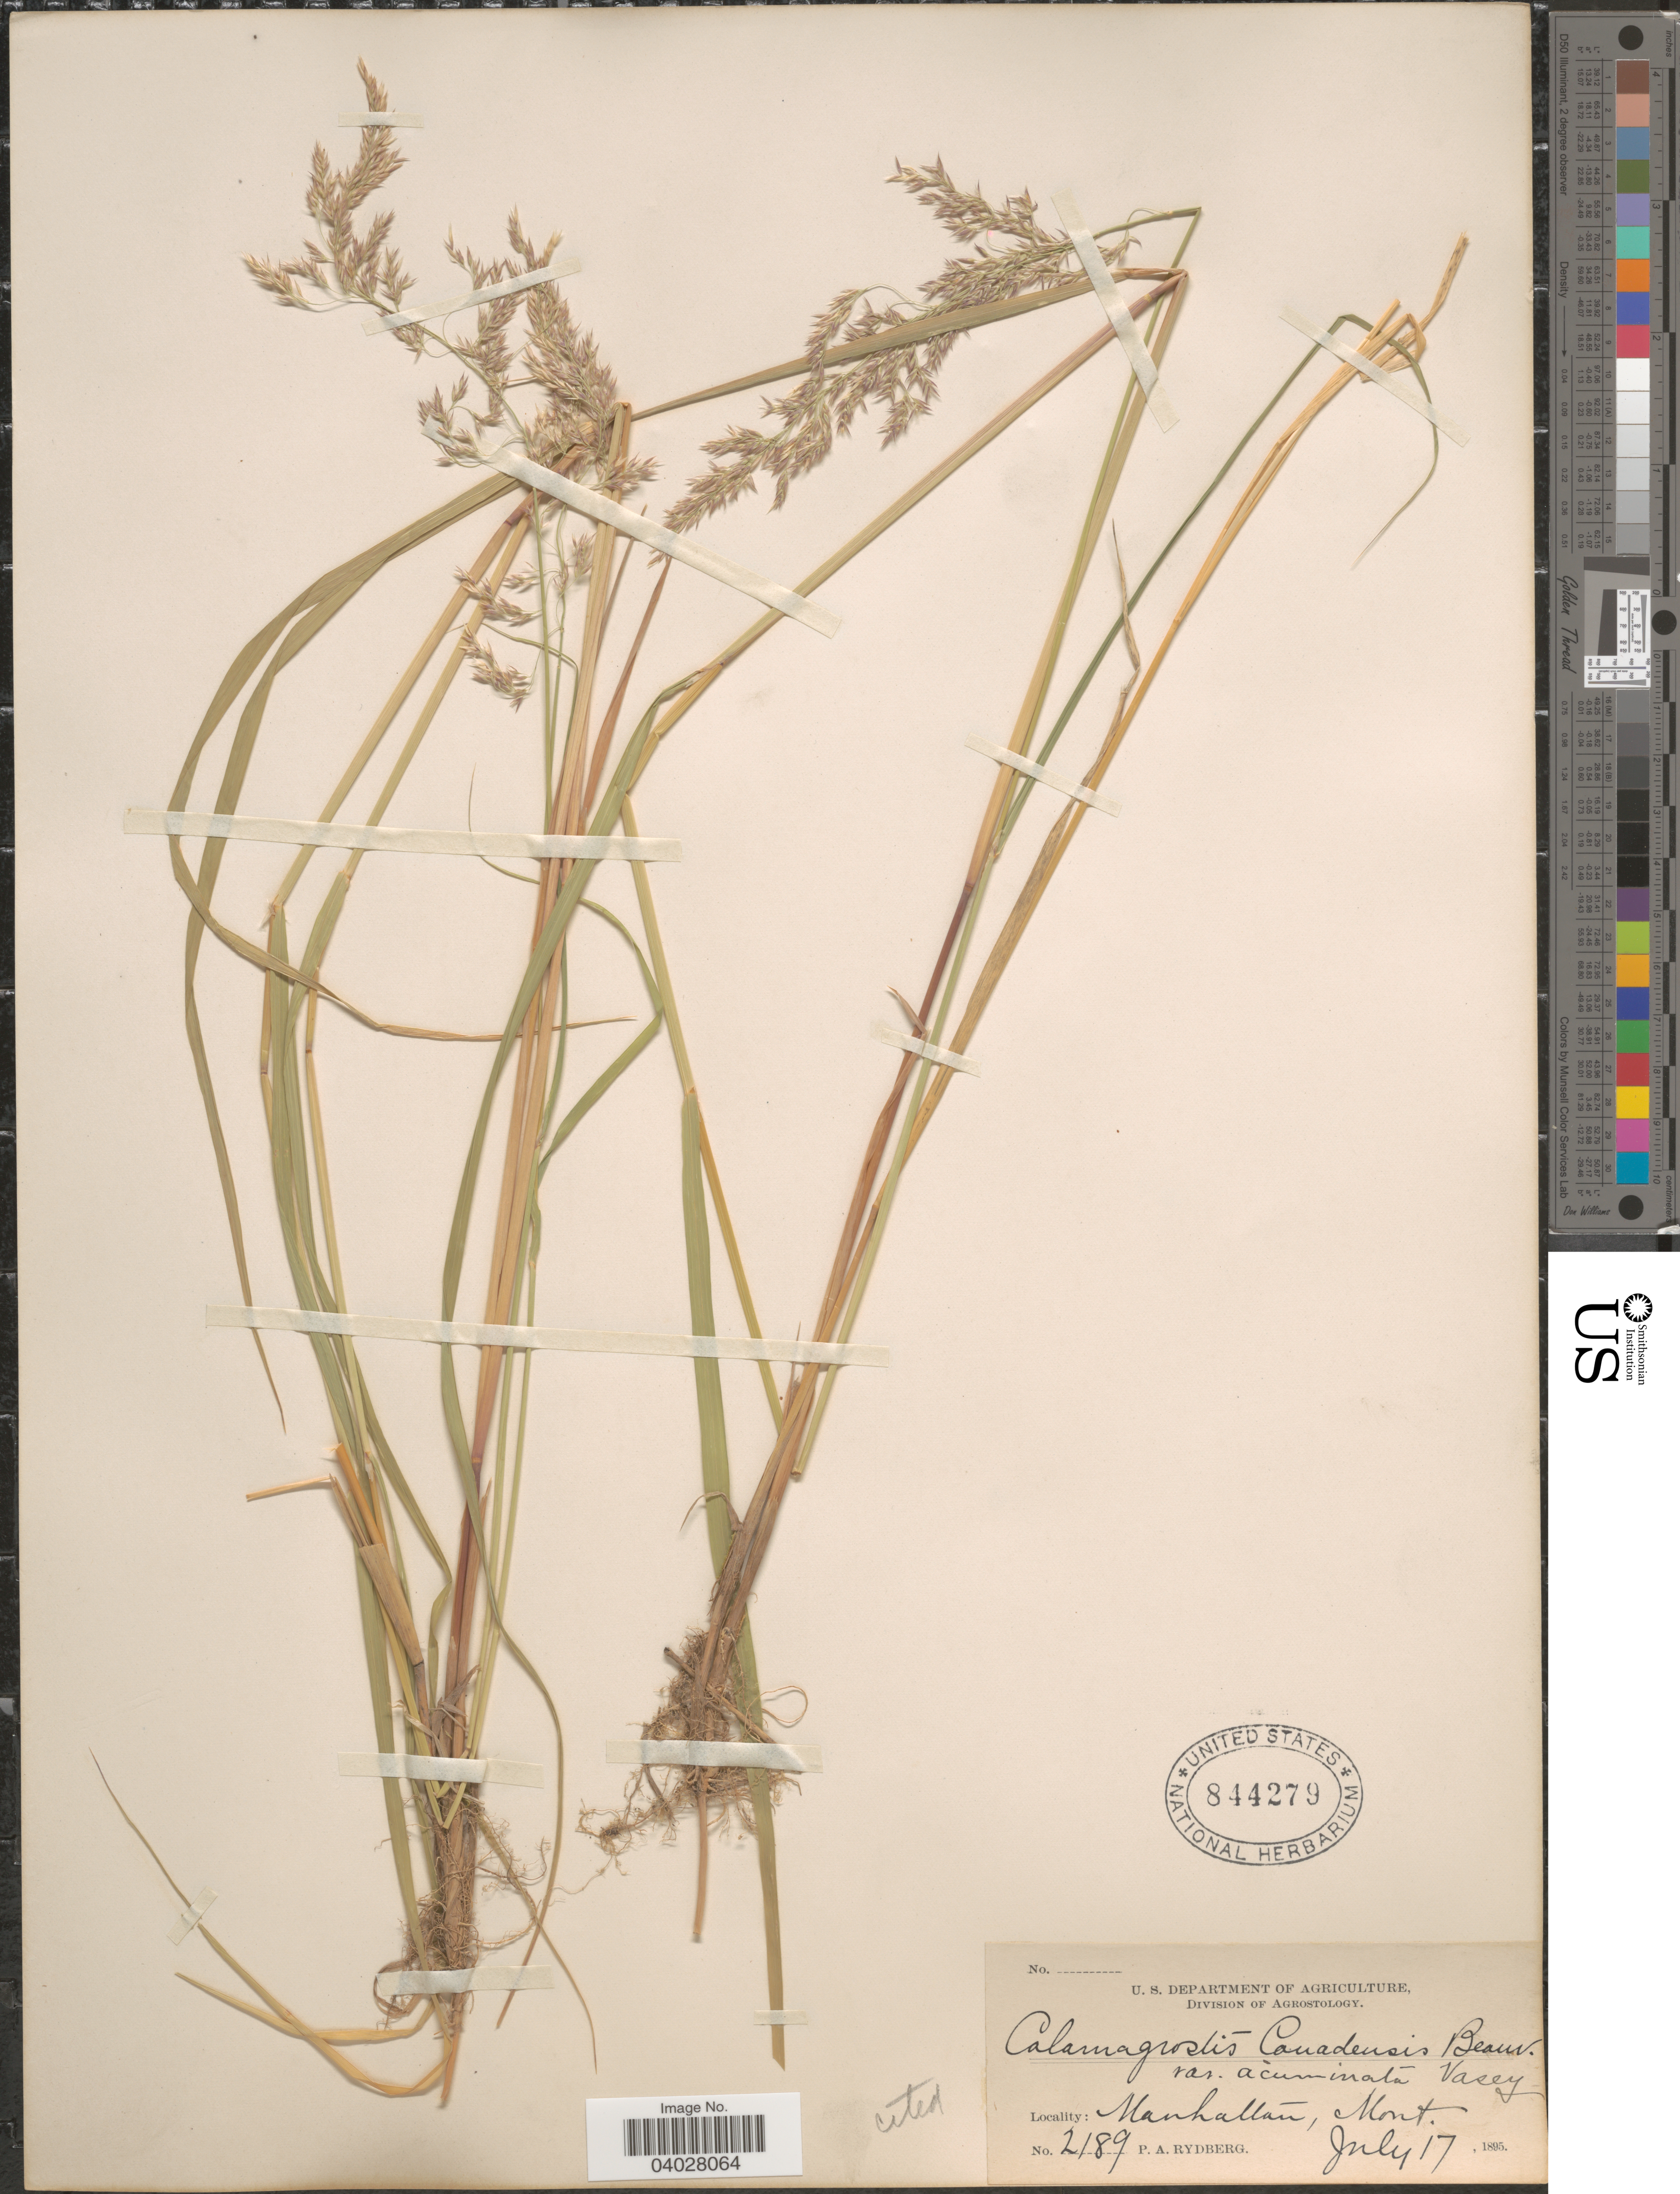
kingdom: Plantae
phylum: Tracheophyta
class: Liliopsida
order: Poales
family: Poaceae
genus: Calamagrostis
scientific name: Calamagrostis canadensis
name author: (Michx.) P. Beauv.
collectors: P. A. Rydberg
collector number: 2189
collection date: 1895-07-17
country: United States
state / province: Montana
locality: Manhattan.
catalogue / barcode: US 844279